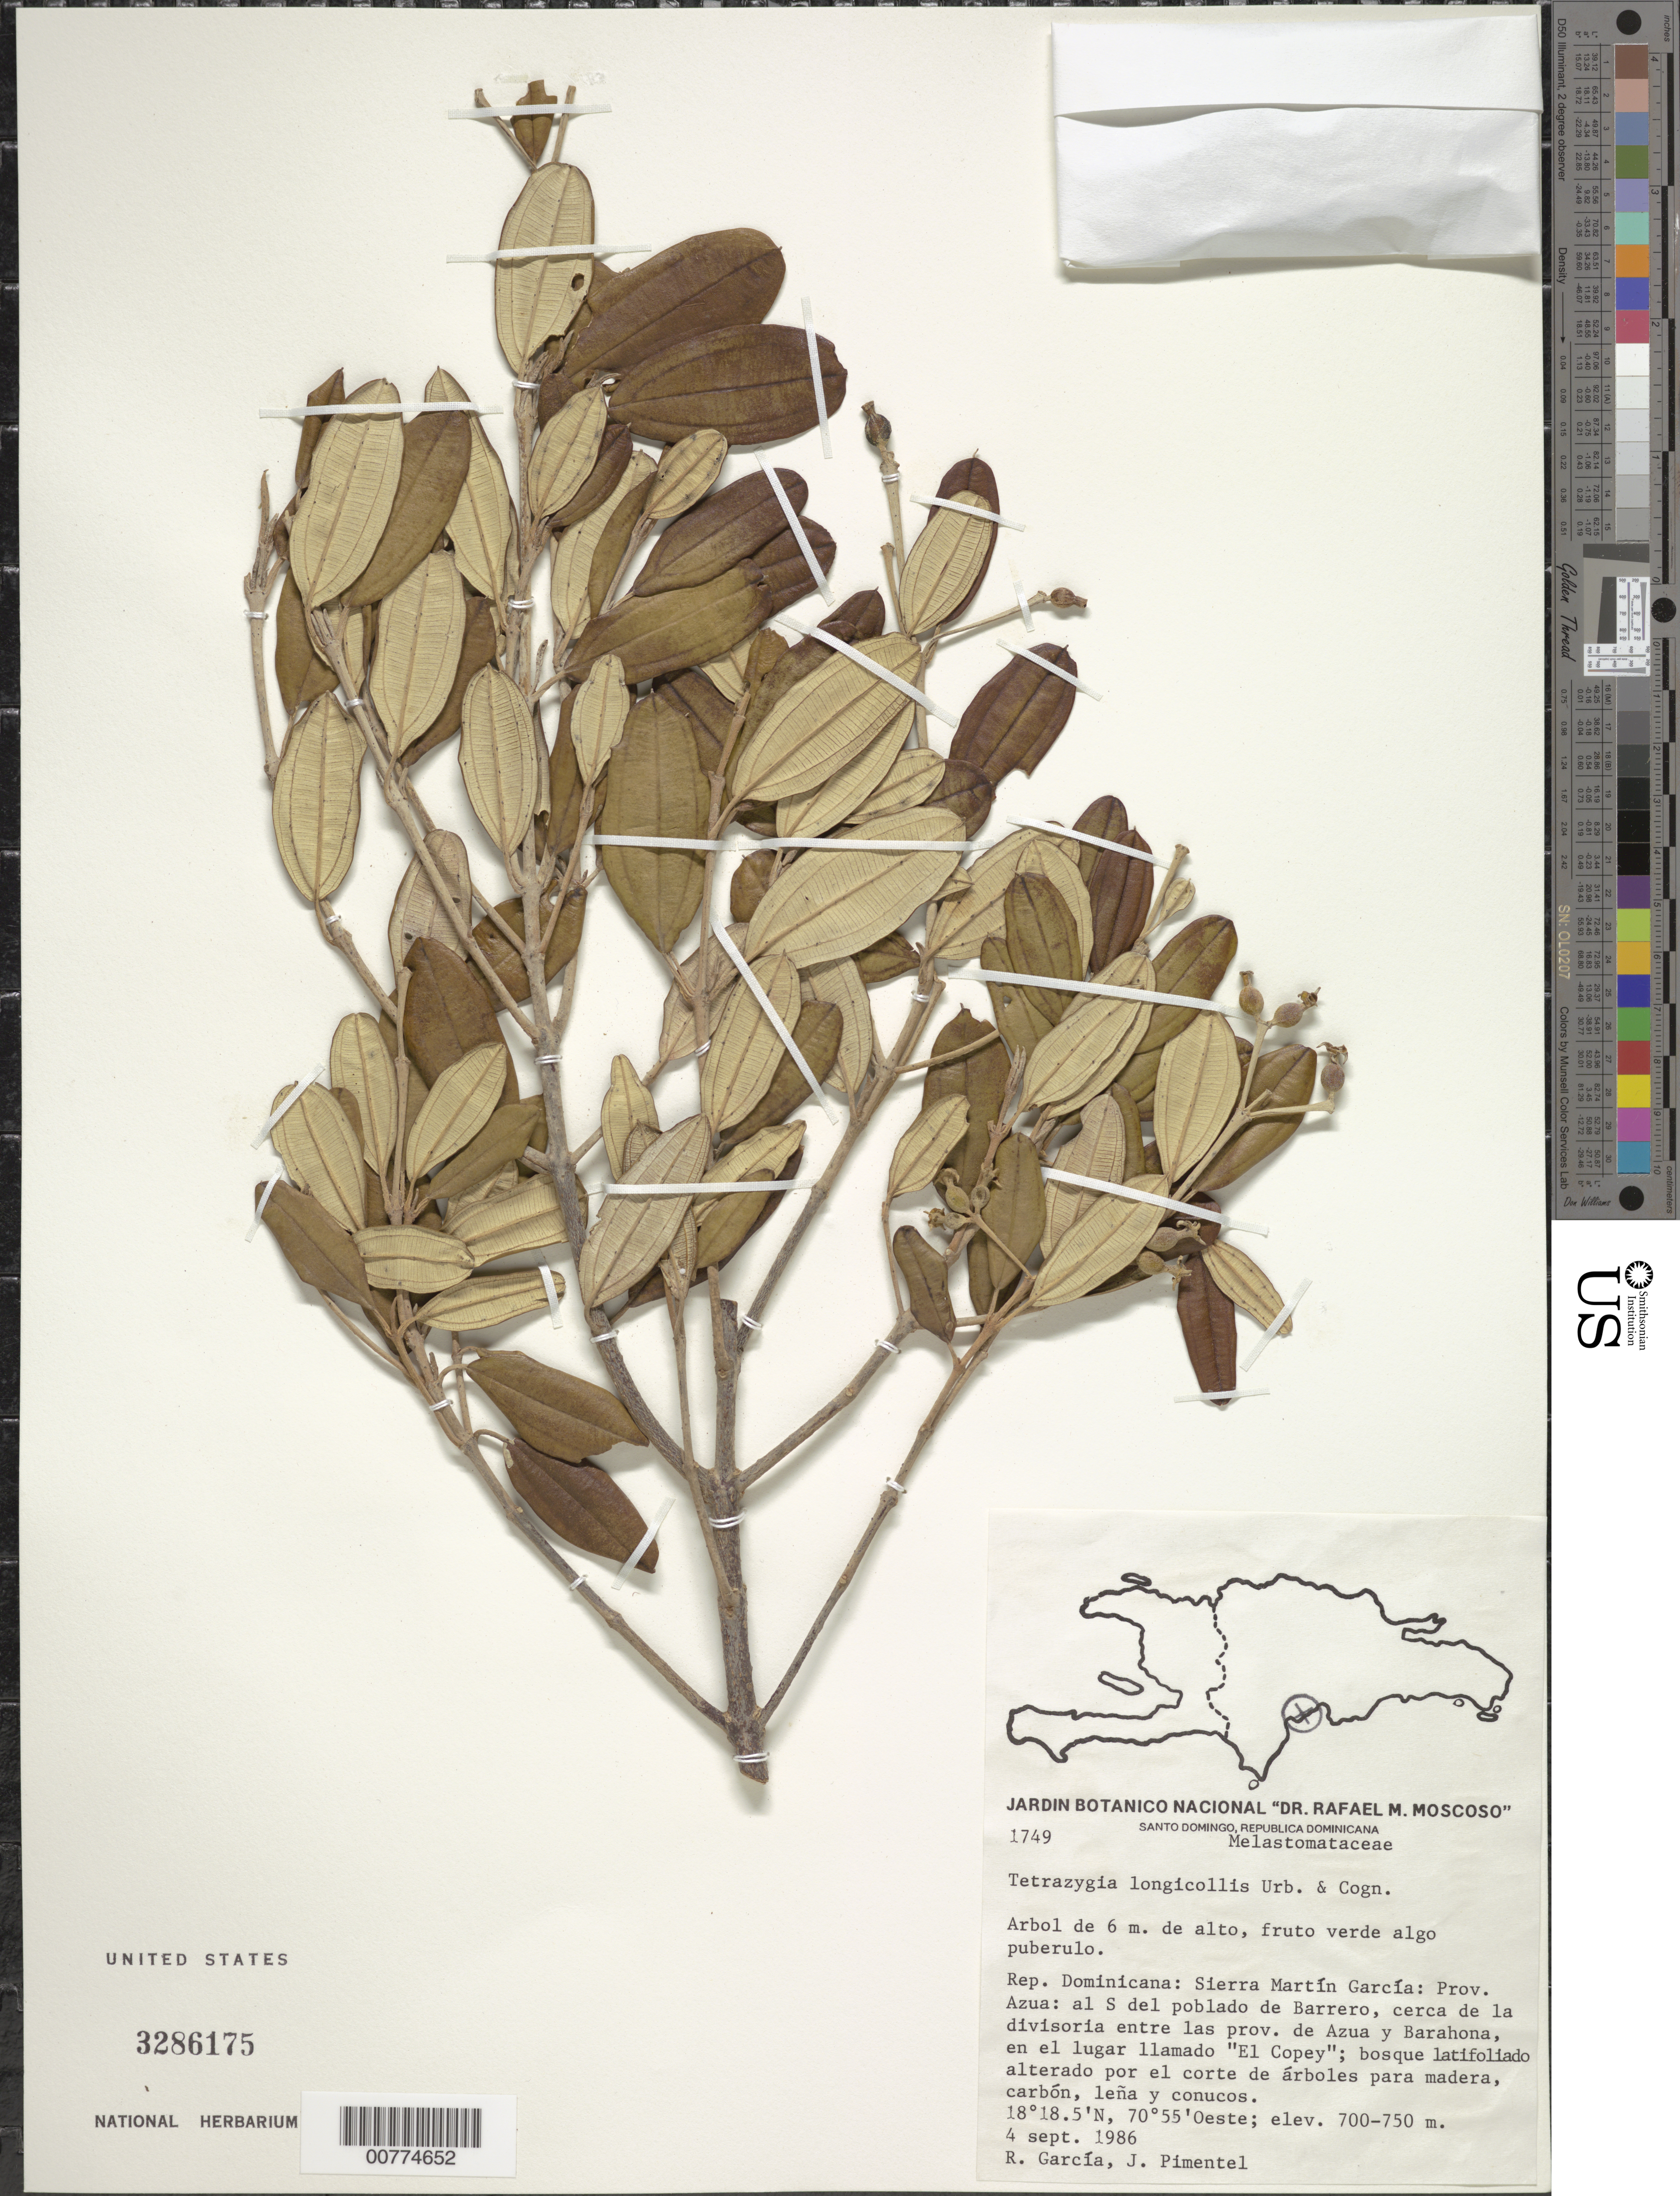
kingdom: Plantae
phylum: Tracheophyta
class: Magnoliopsida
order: Myrtales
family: Melastomataceae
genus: Miconia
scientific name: Miconia longicollis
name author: (Urb. & Cogn.) Judd & Bécquer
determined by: Judd, Walter S.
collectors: R. G. García & J. Pimentel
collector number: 1749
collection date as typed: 04 Sep 1986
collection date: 1986-09-04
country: Dominican Republic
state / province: Azua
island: Hispaniola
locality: Sierra Martín García, south of Barrero village, close to the division between providence of Azua and Barahona, in the place called "El Copey".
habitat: Broadleaf forest, disturbed because of the cut down of trees for wood.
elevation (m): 700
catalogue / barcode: US 3286175